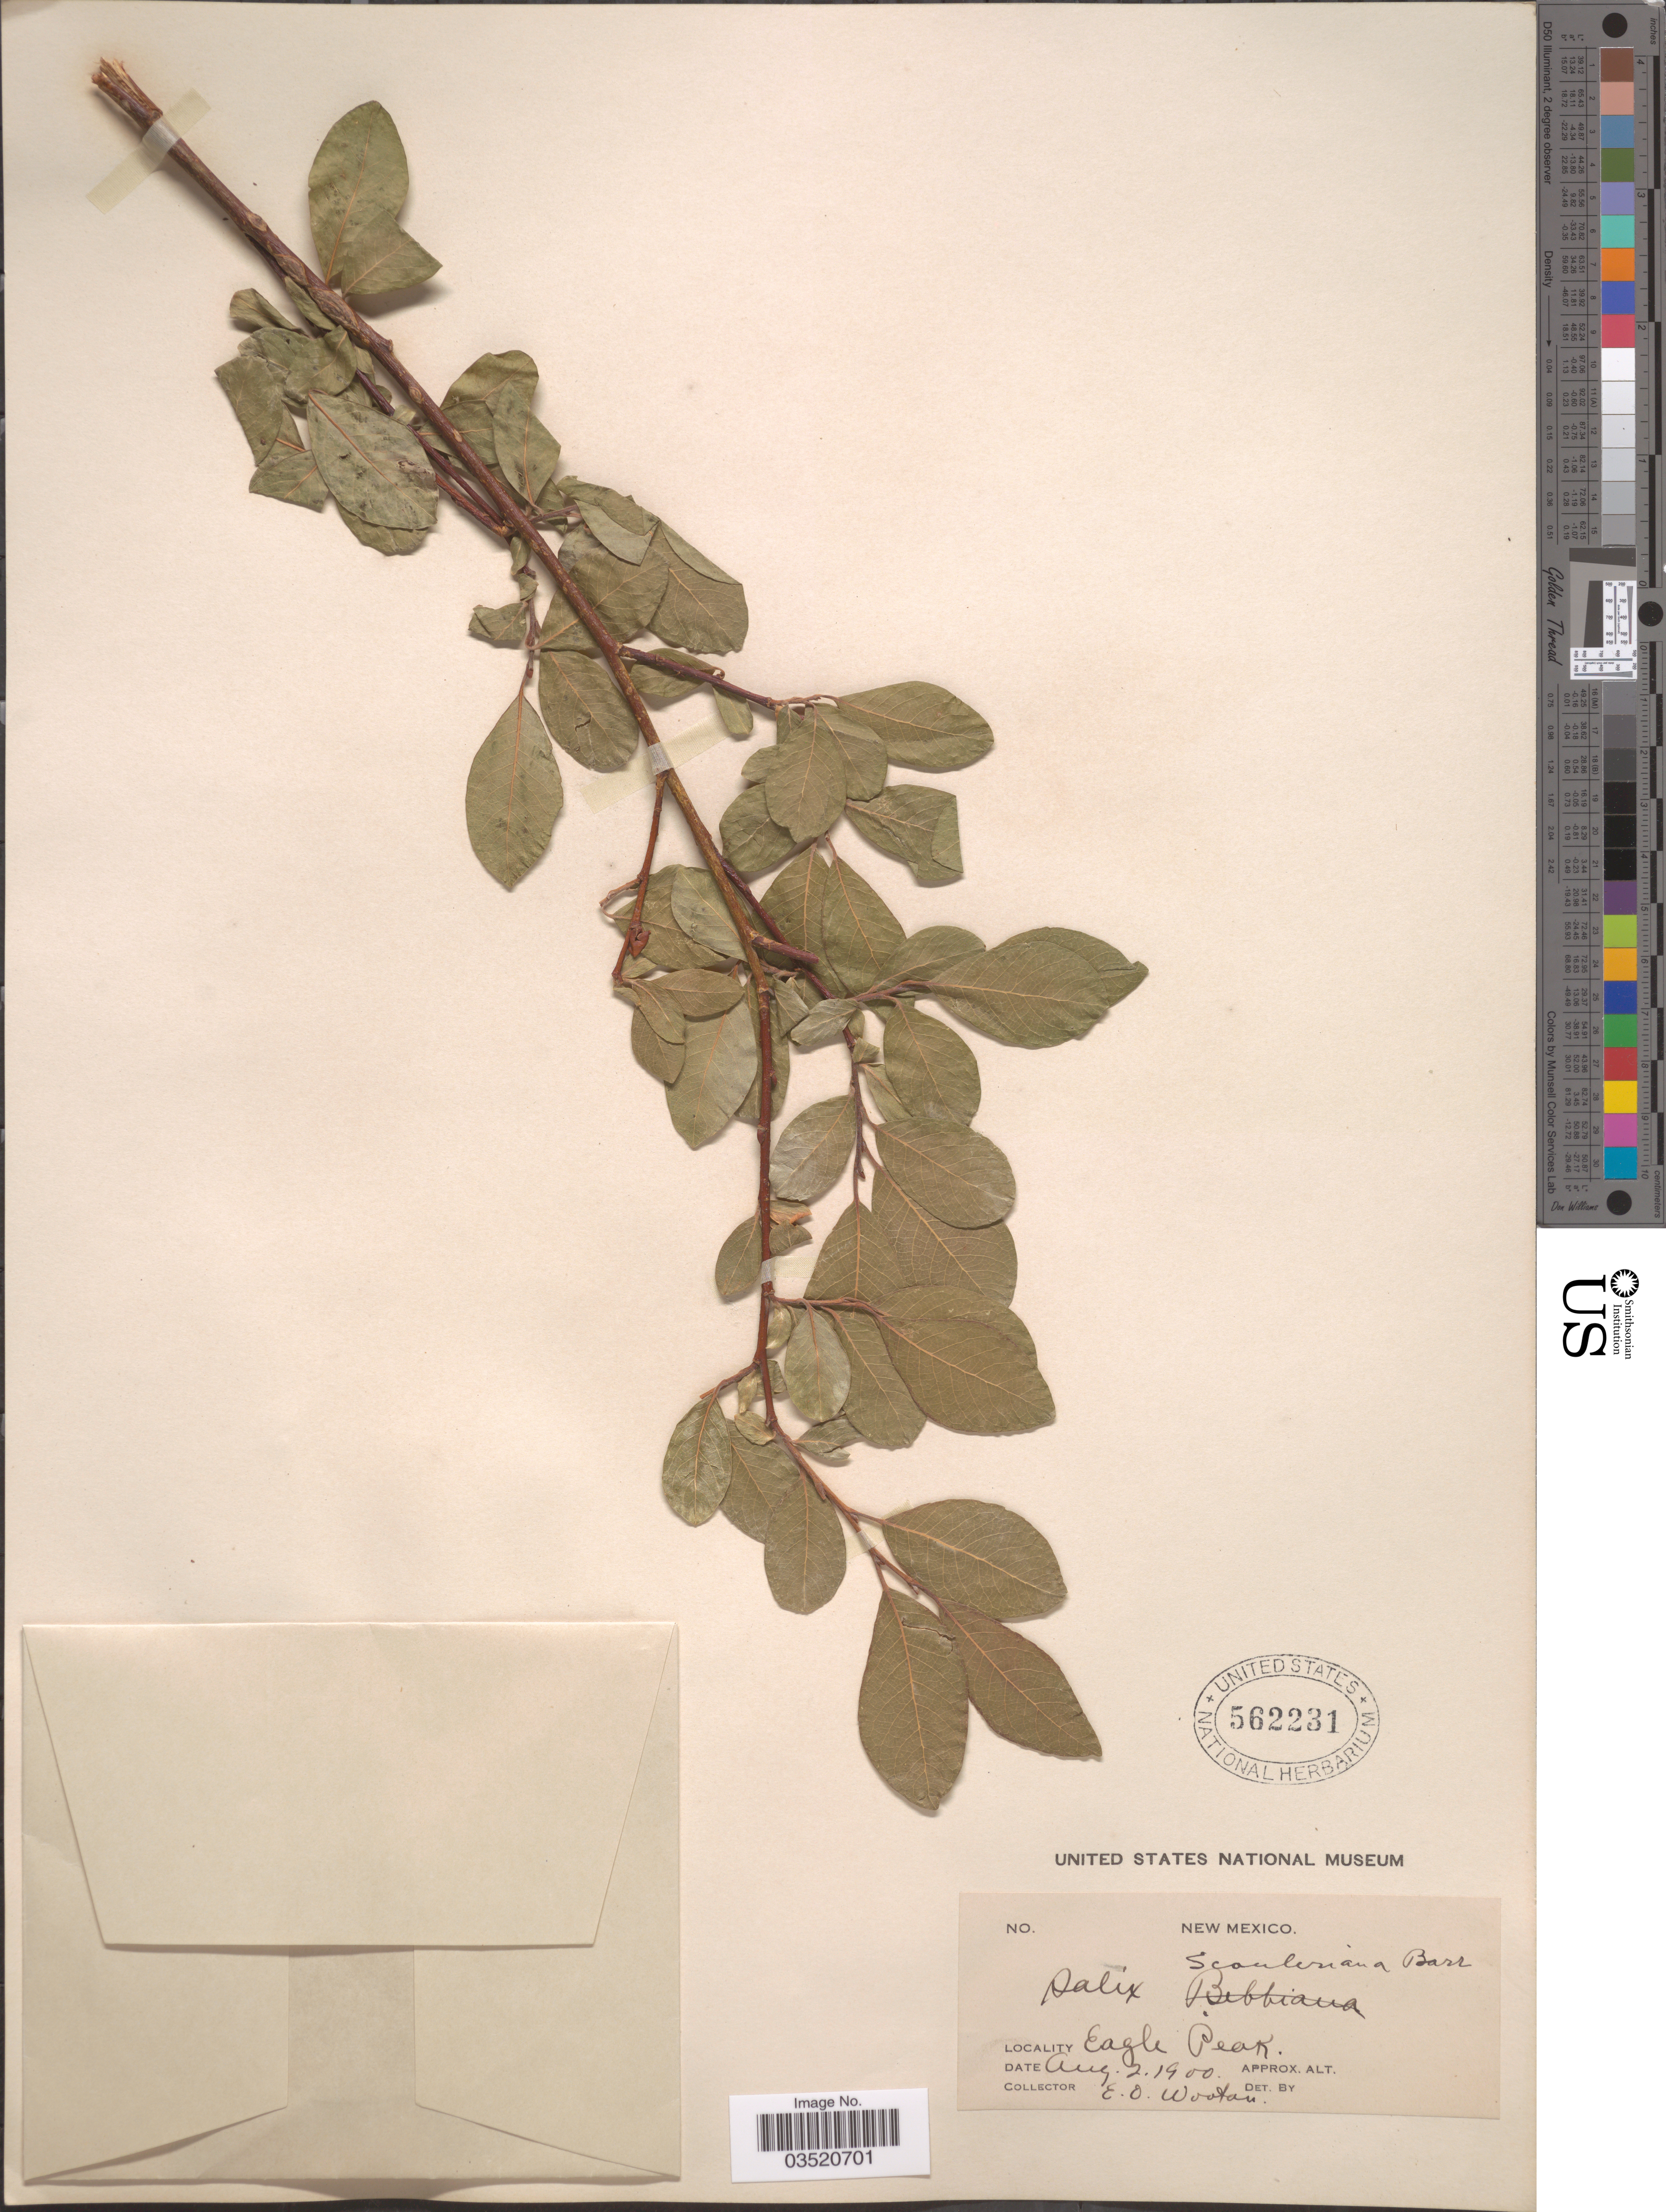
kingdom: Plantae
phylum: Tracheophyta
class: Magnoliopsida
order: Malpighiales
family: Salicaceae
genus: Salix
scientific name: Salix scouleriana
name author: Barratt ex Hook.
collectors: E. O. Wooton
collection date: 1900-08-02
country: United States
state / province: New Mexico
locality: Eagle Peak.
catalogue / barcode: US 562231